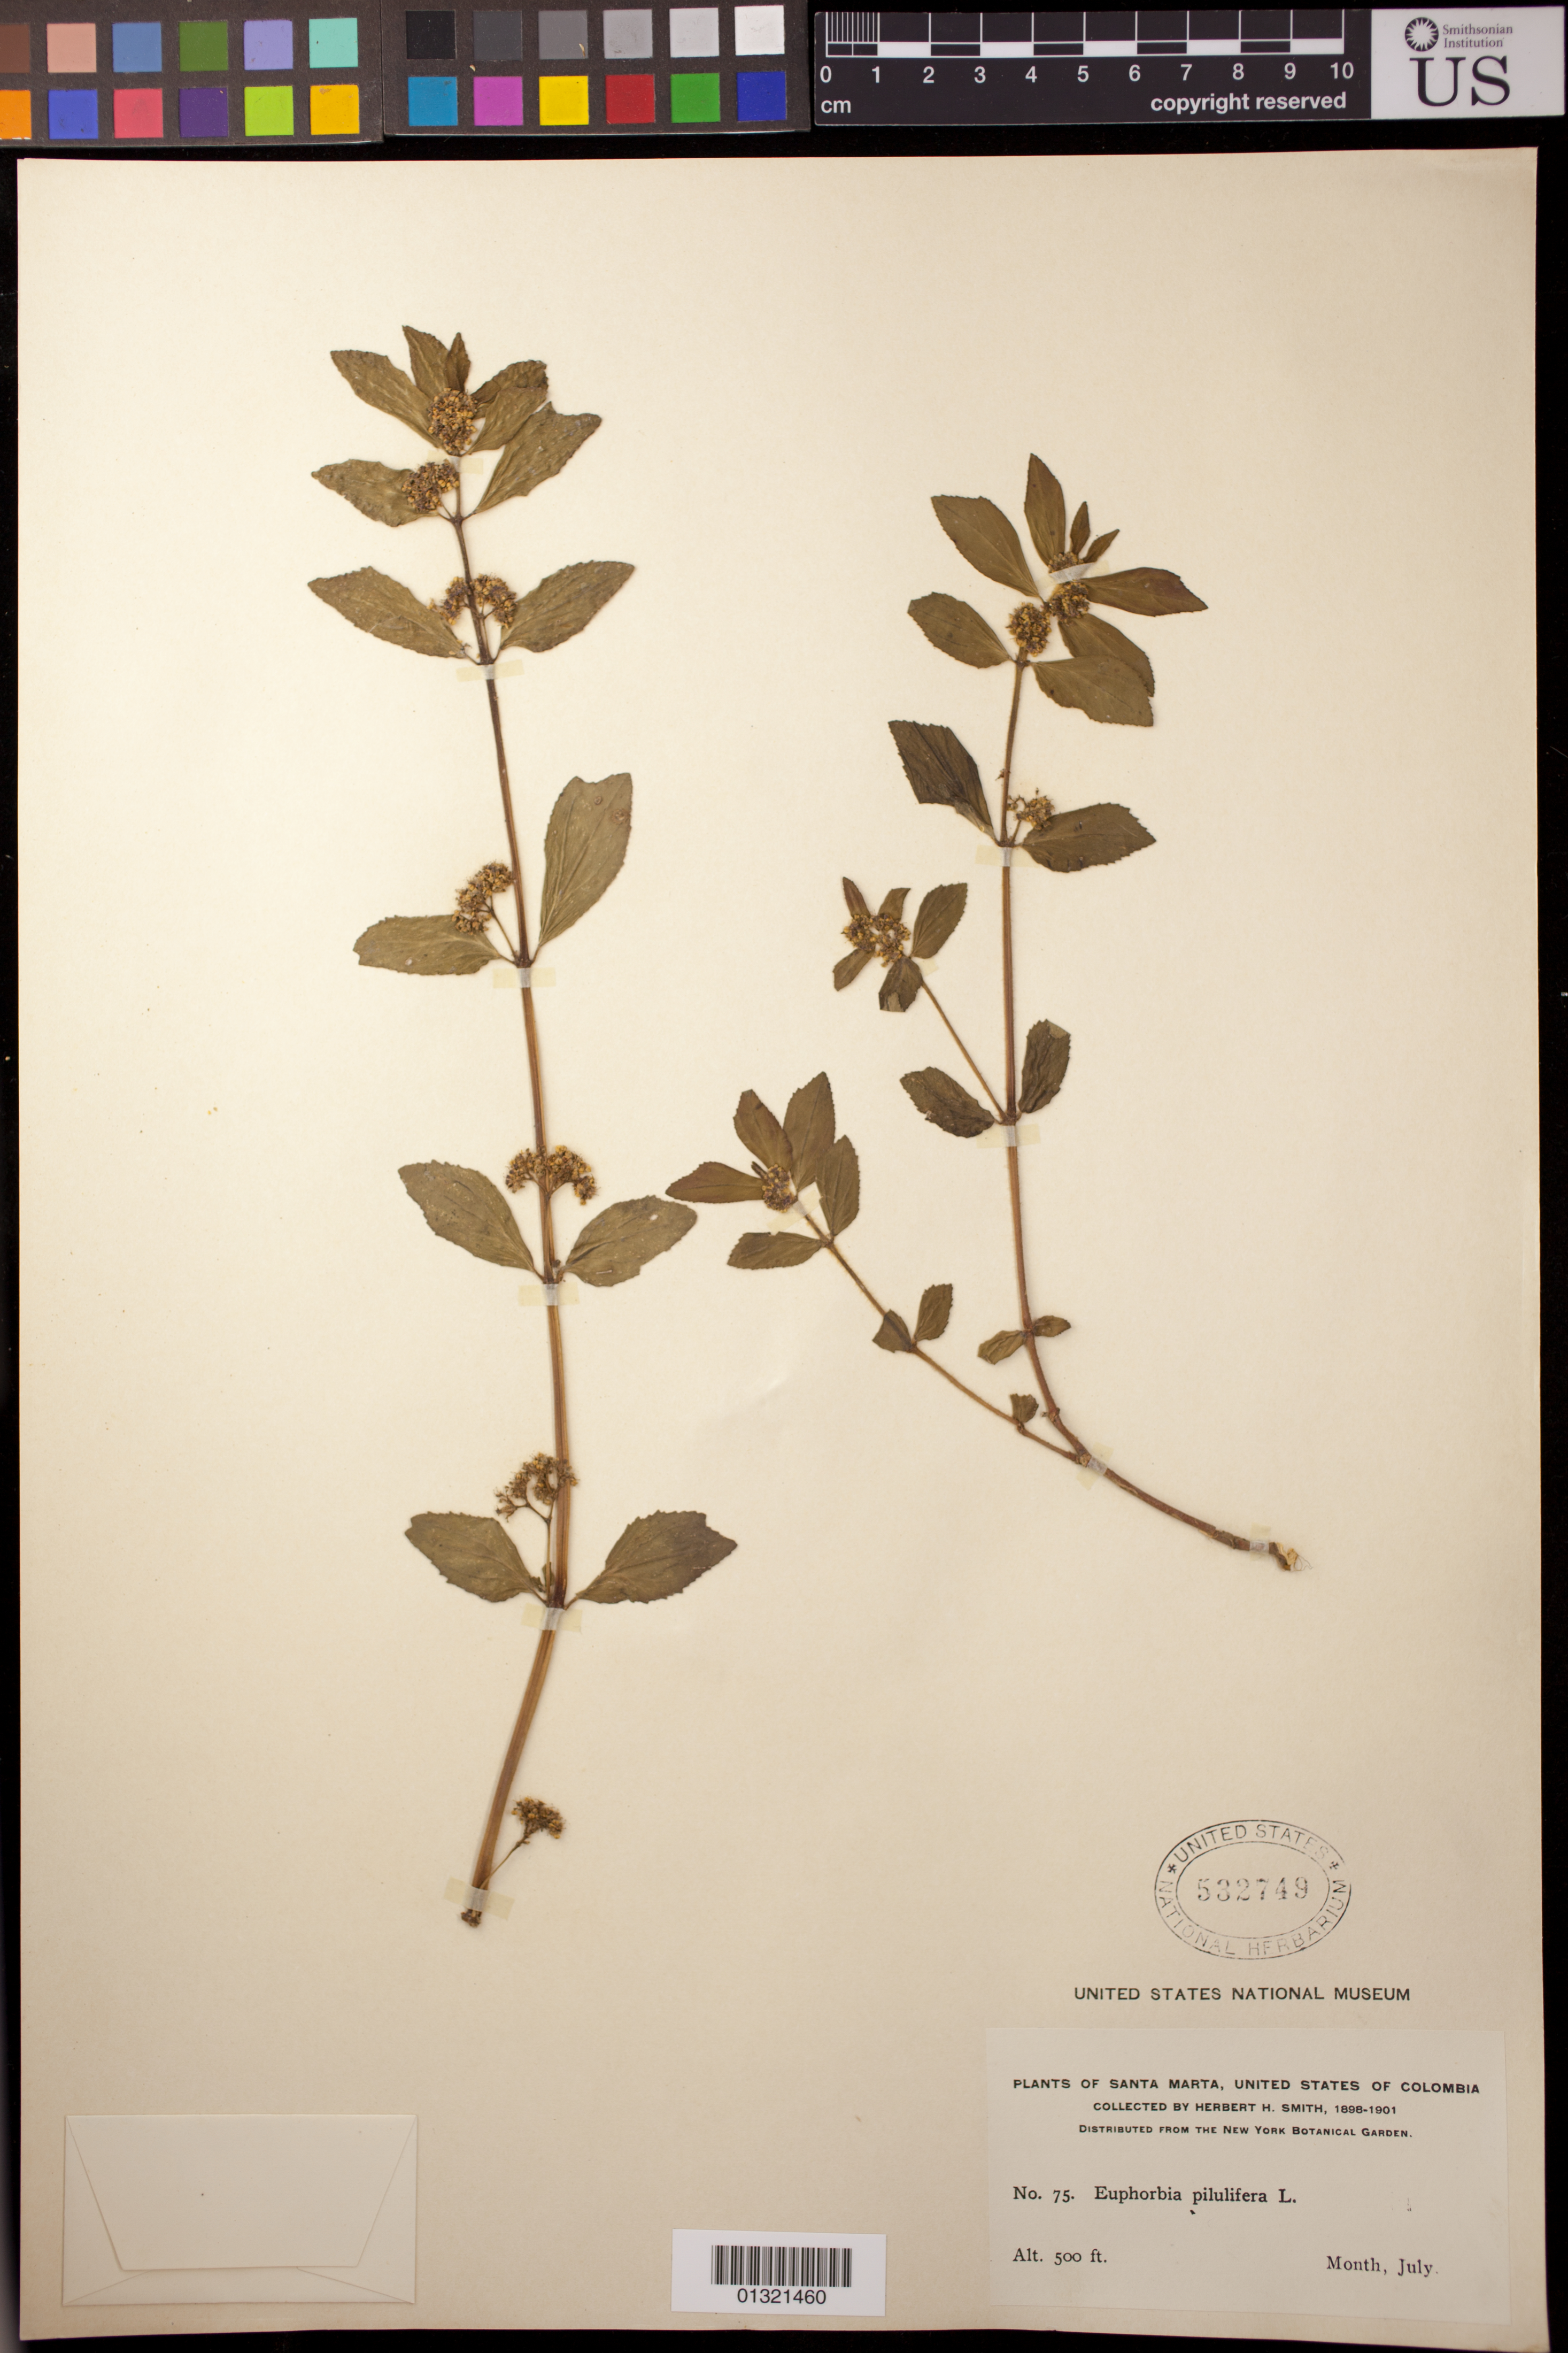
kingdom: Plantae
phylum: Tracheophyta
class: Magnoliopsida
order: Malpighiales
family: Euphorbiaceae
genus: Euphorbia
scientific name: Euphorbia hirta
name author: L.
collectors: H. H. Smith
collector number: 75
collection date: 1898-07/1901-07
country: Colombia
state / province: Magdalena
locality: Santa Marta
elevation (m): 152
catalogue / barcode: US 532749